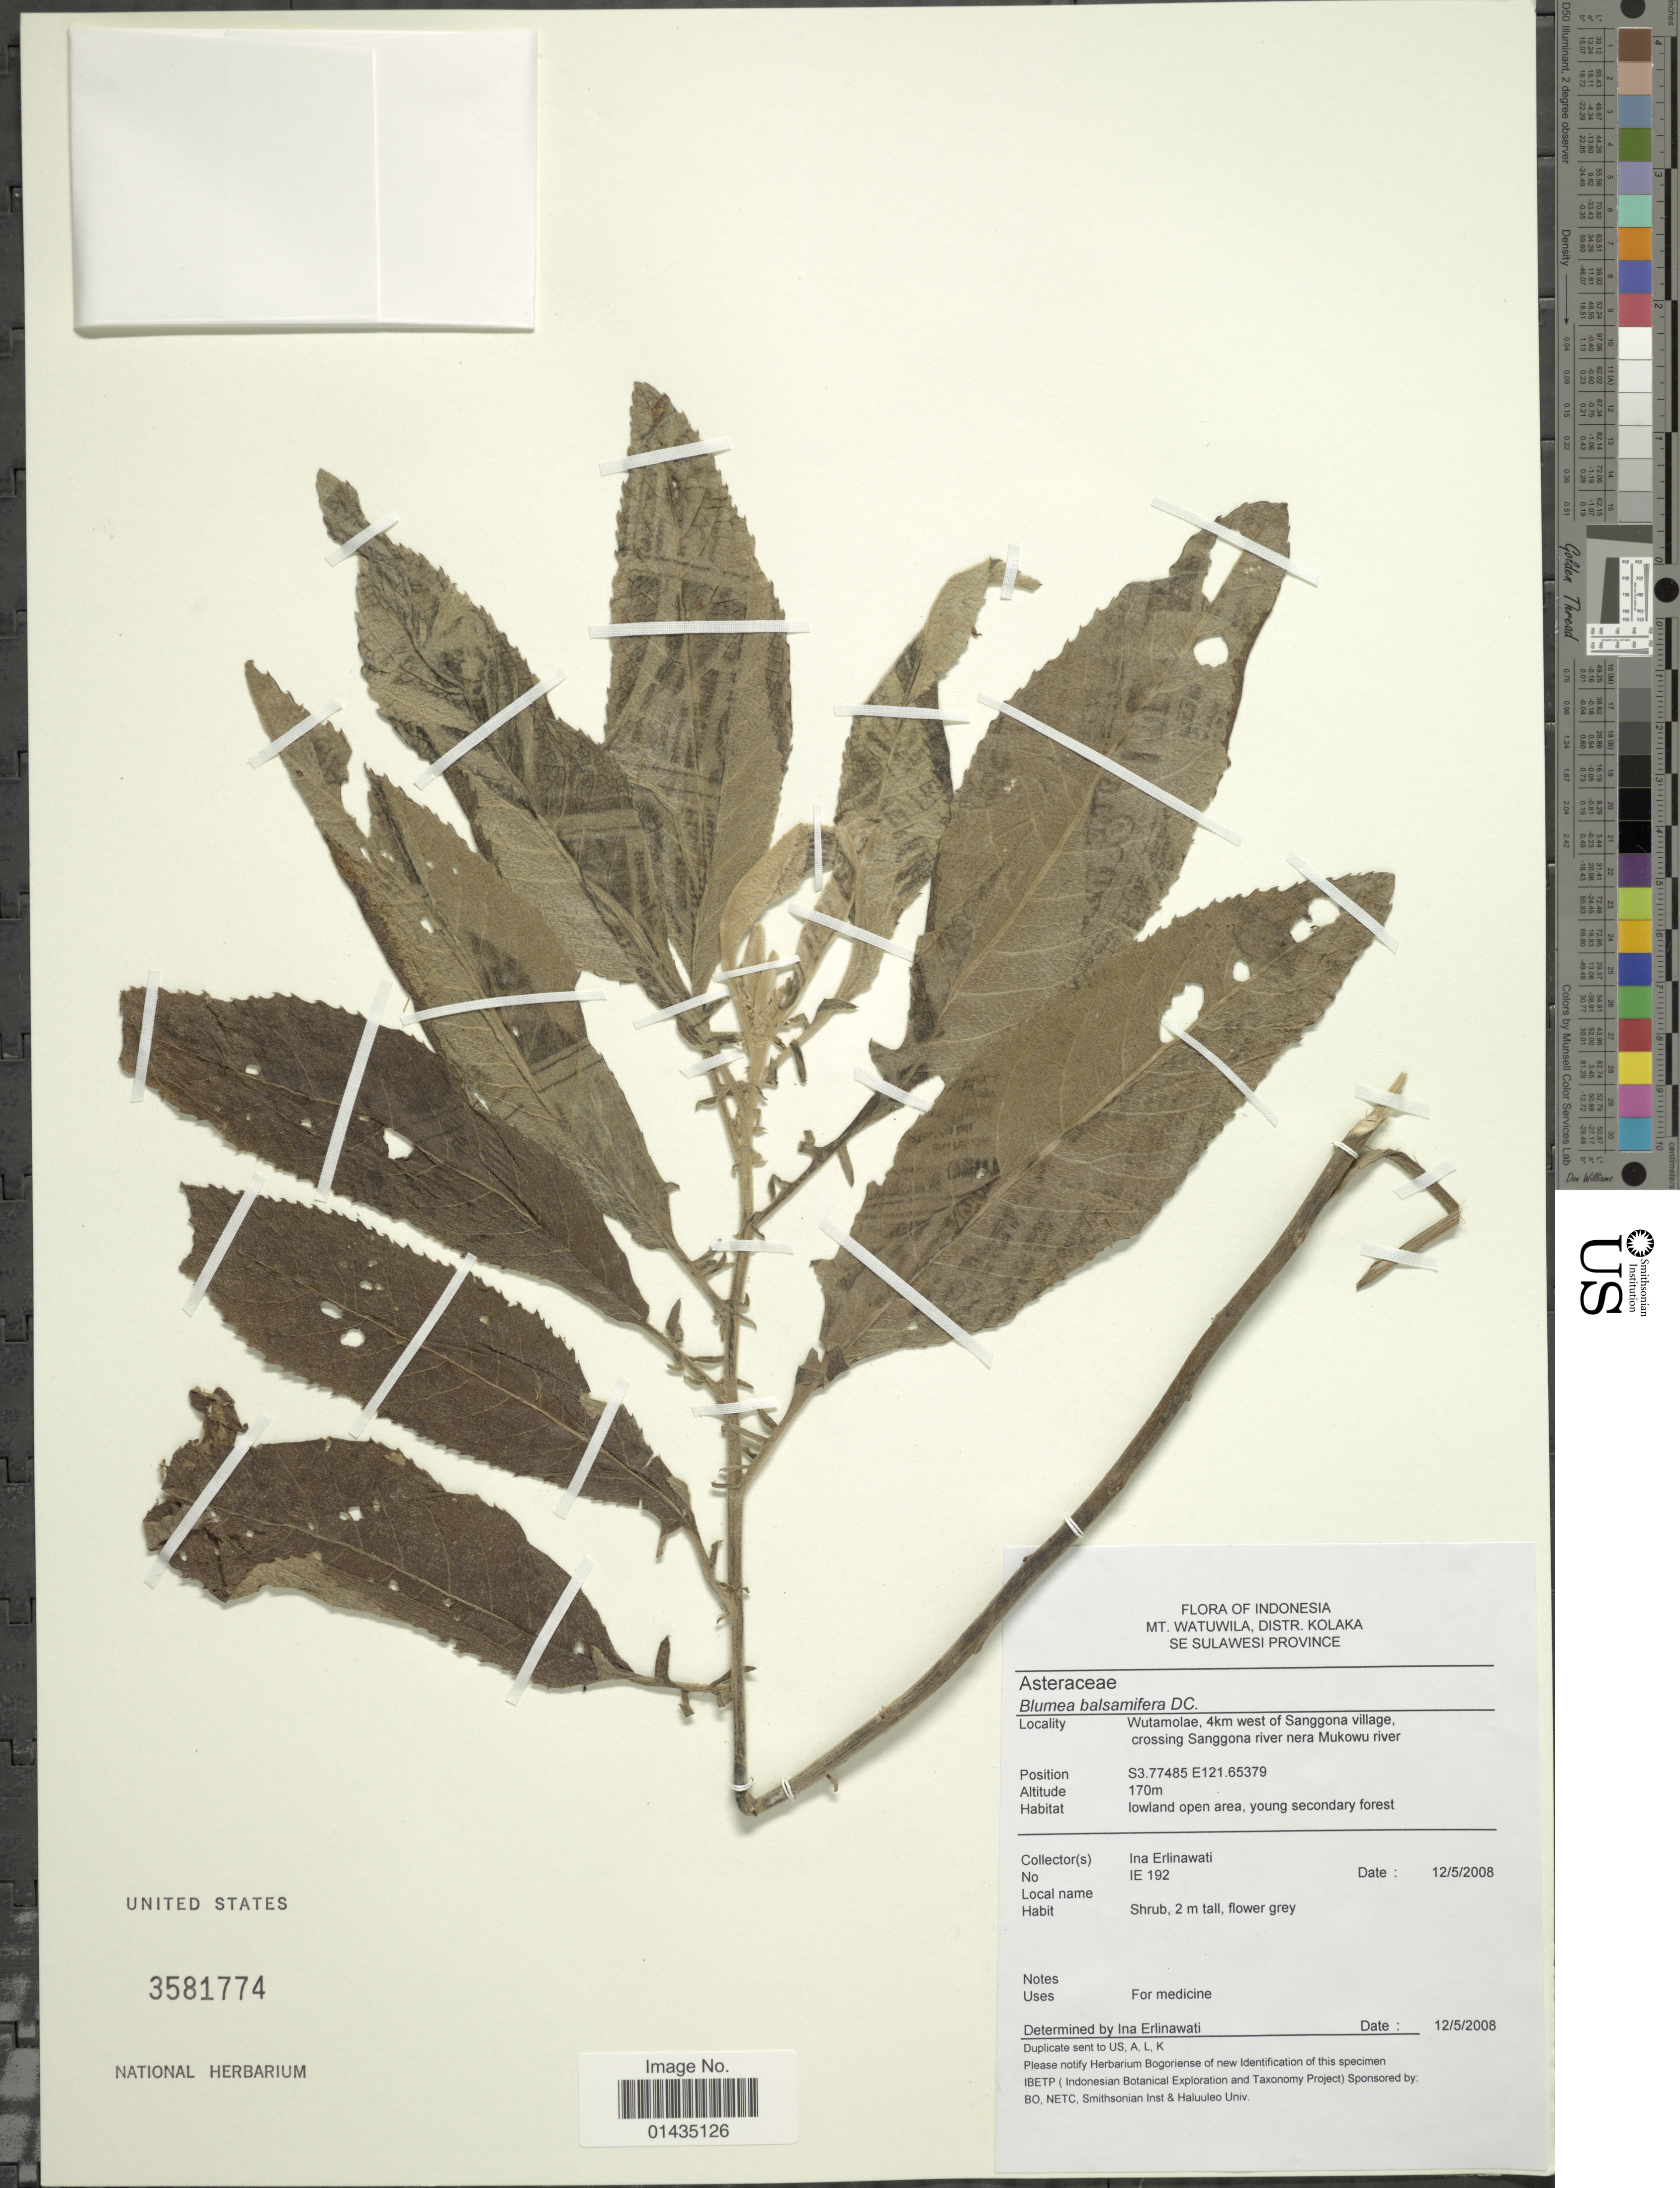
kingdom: Plantae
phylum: Tracheophyta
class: Magnoliopsida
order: Asterales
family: Asteraceae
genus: Blumea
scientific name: Blumea balsamifera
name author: (L.) DC.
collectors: I. Erlinawati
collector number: IE192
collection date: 2008-05-12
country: Indonesia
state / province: Sulawesi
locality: Mt. Watuwila, Distr. Kolaka, SE Sulawesi Province, Wutamolae, 4 km west of Sanggona village crossing Sanggona river near Mukowu river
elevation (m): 170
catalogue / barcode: US 3581774